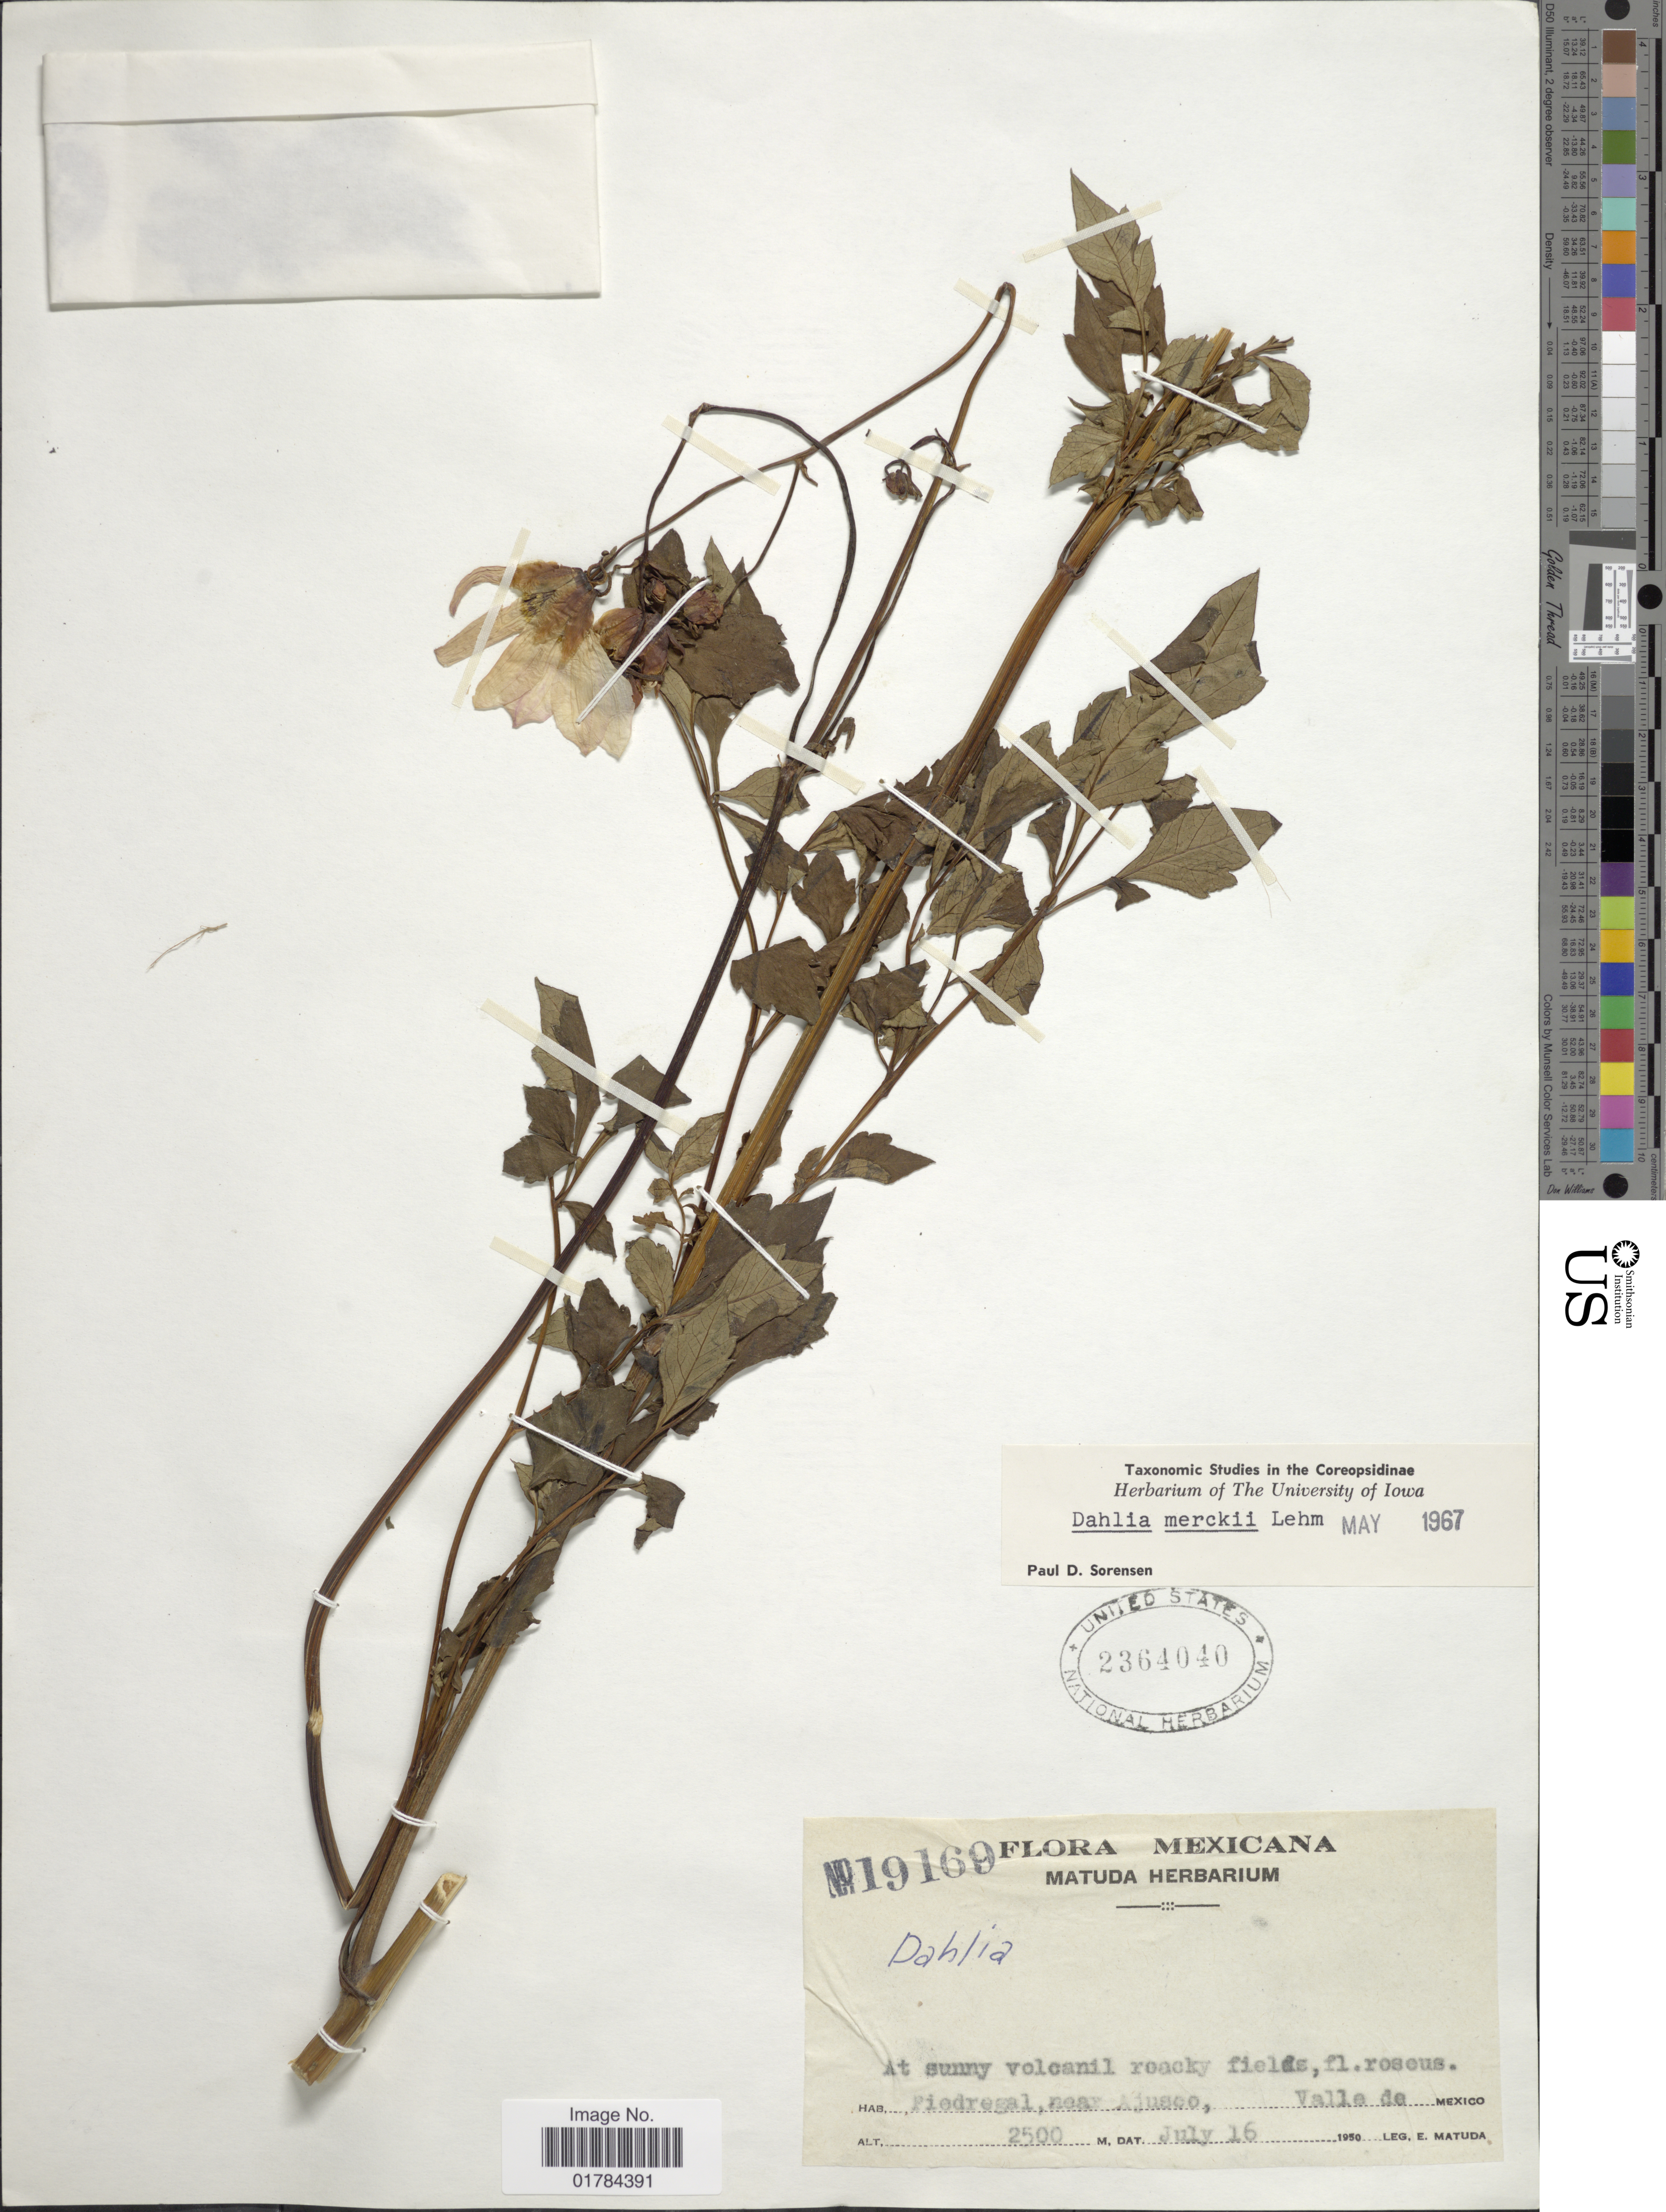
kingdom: Plantae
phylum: Tracheophyta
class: Magnoliopsida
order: Asterales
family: Asteraceae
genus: Dahlia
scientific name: Dahlia merckii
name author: Lehm.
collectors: E. Matuda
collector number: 19169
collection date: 1950-07-16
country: Mexico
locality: Fiedregal, near Ajusco, valle de Mexico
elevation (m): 2500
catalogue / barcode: US 2364040